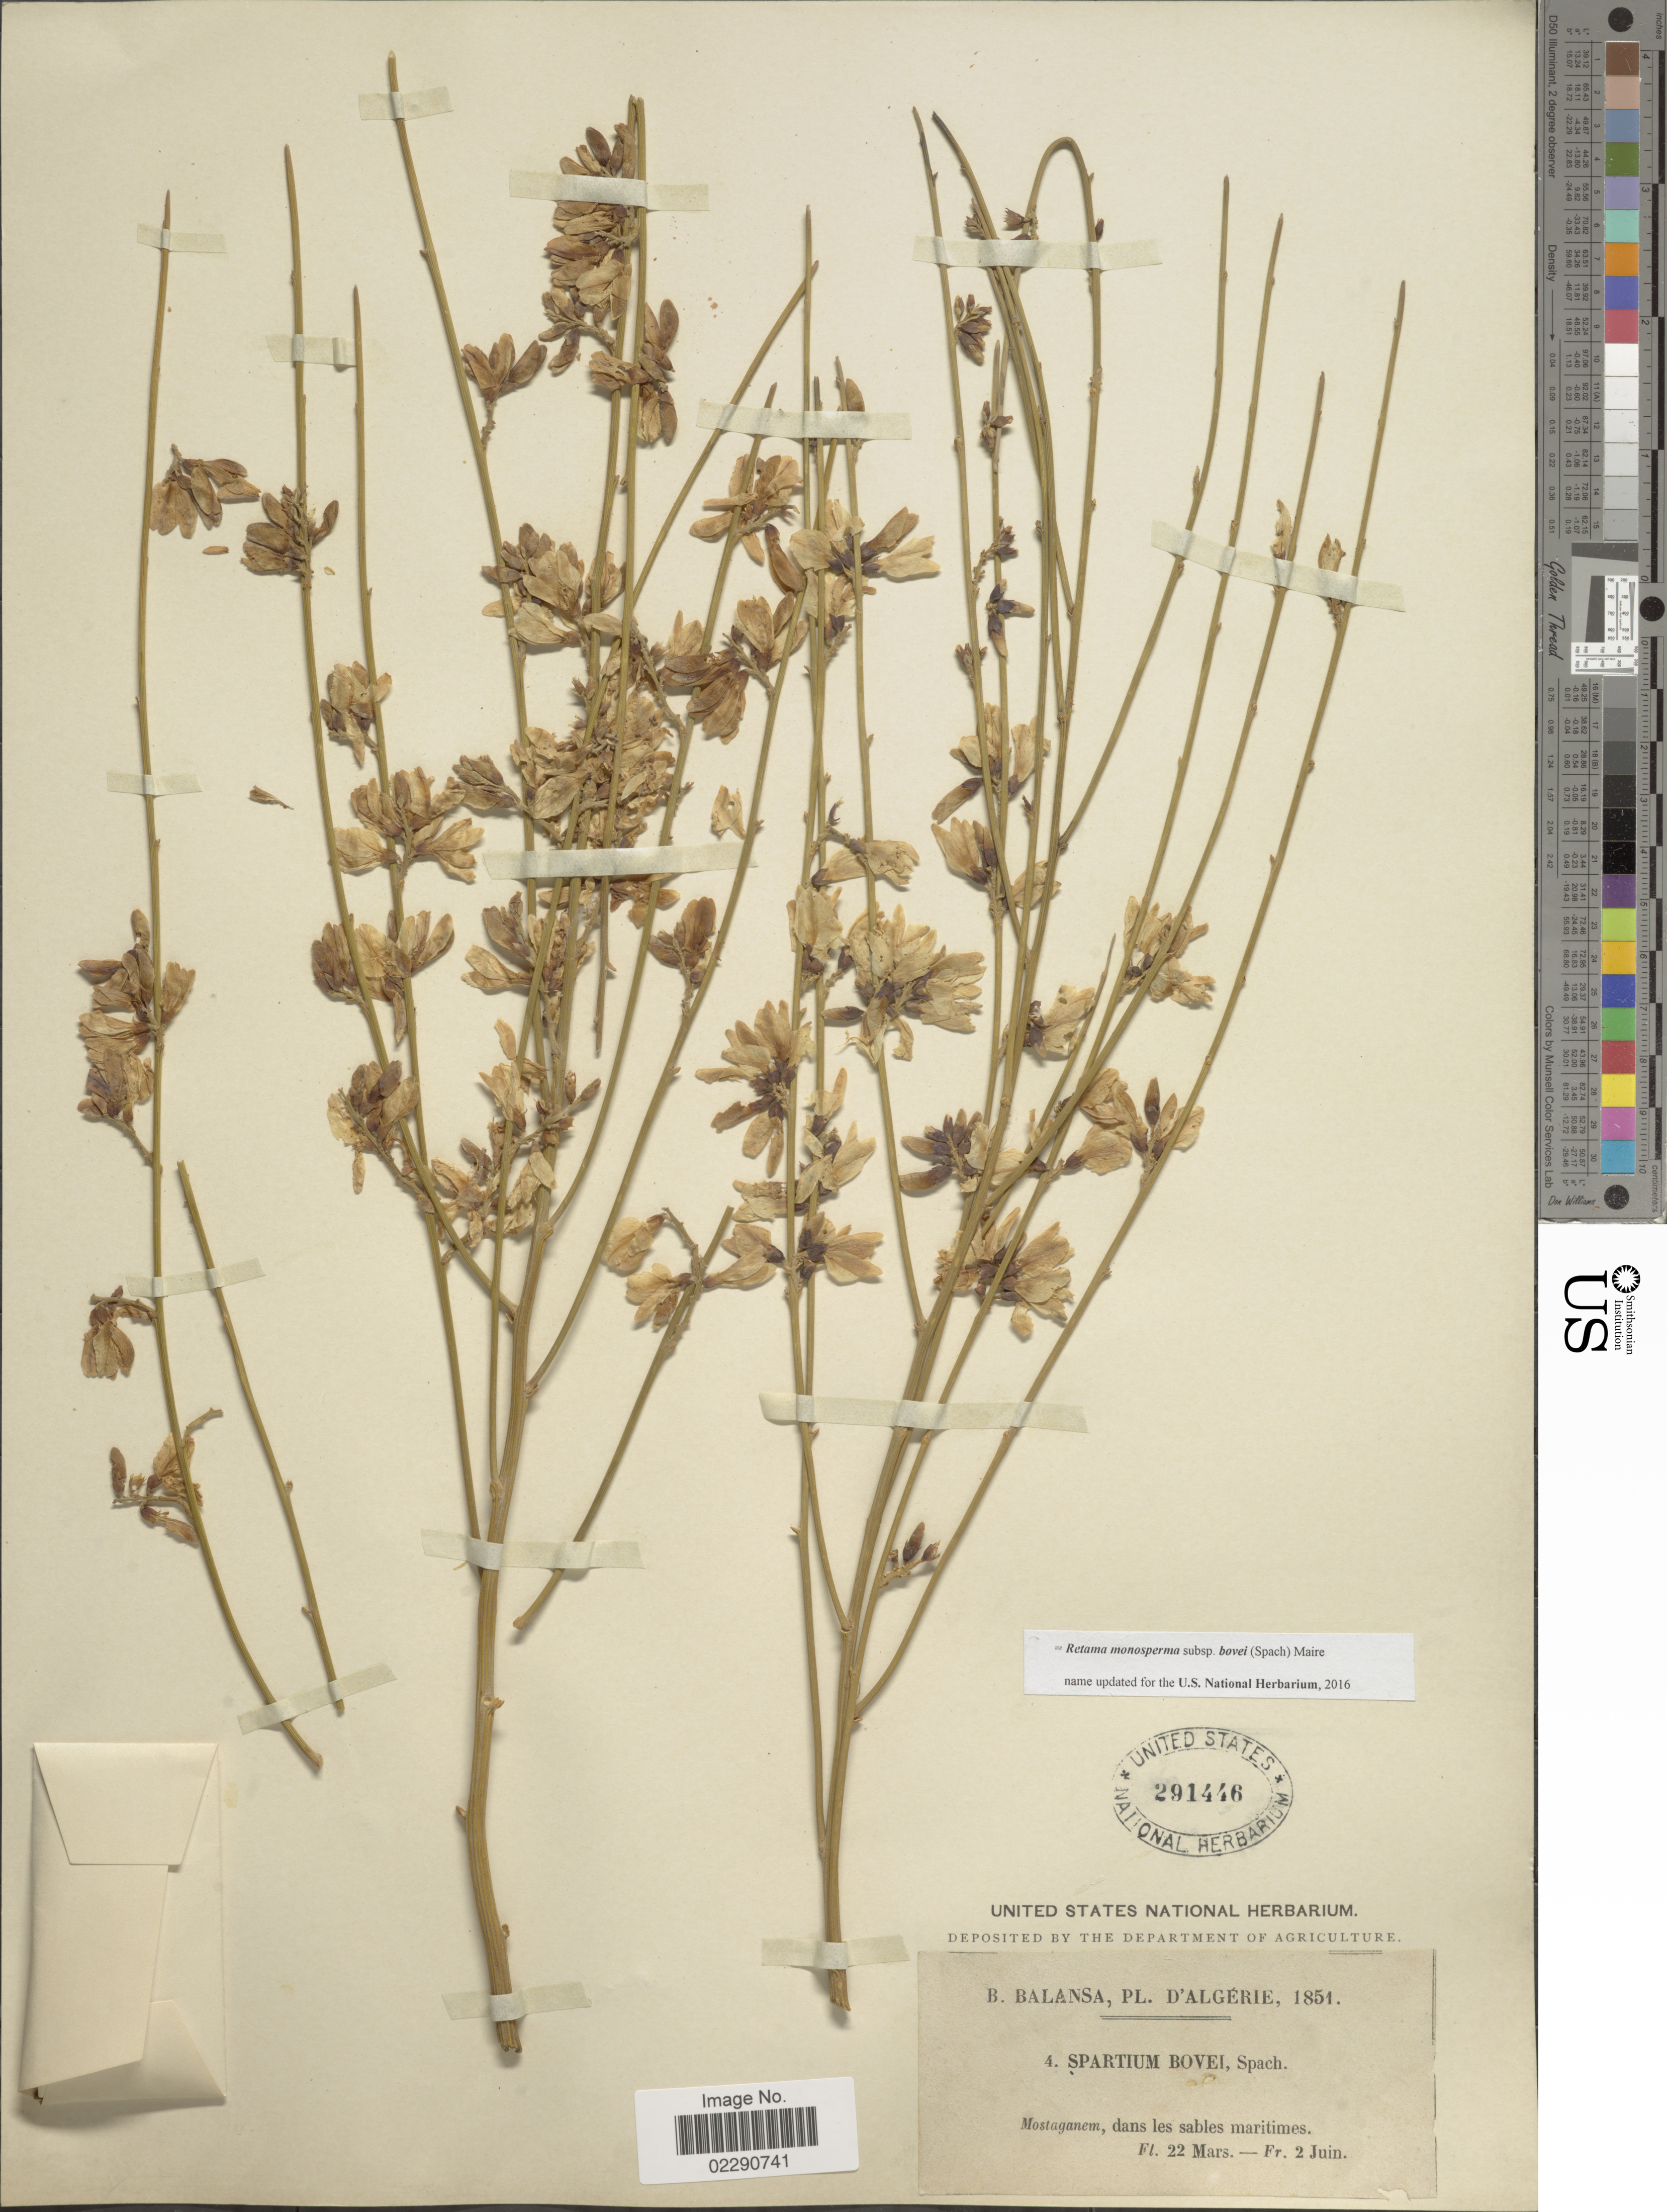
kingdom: Plantae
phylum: Tracheophyta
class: Magnoliopsida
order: Fabales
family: Fabaceae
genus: Retama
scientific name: Retama monosperma subsp. bovei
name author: (Spach) Maire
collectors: B. Balansa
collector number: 4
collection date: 1851-03-22/1851-06-02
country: Algeria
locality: Mostaganem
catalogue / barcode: US 291446